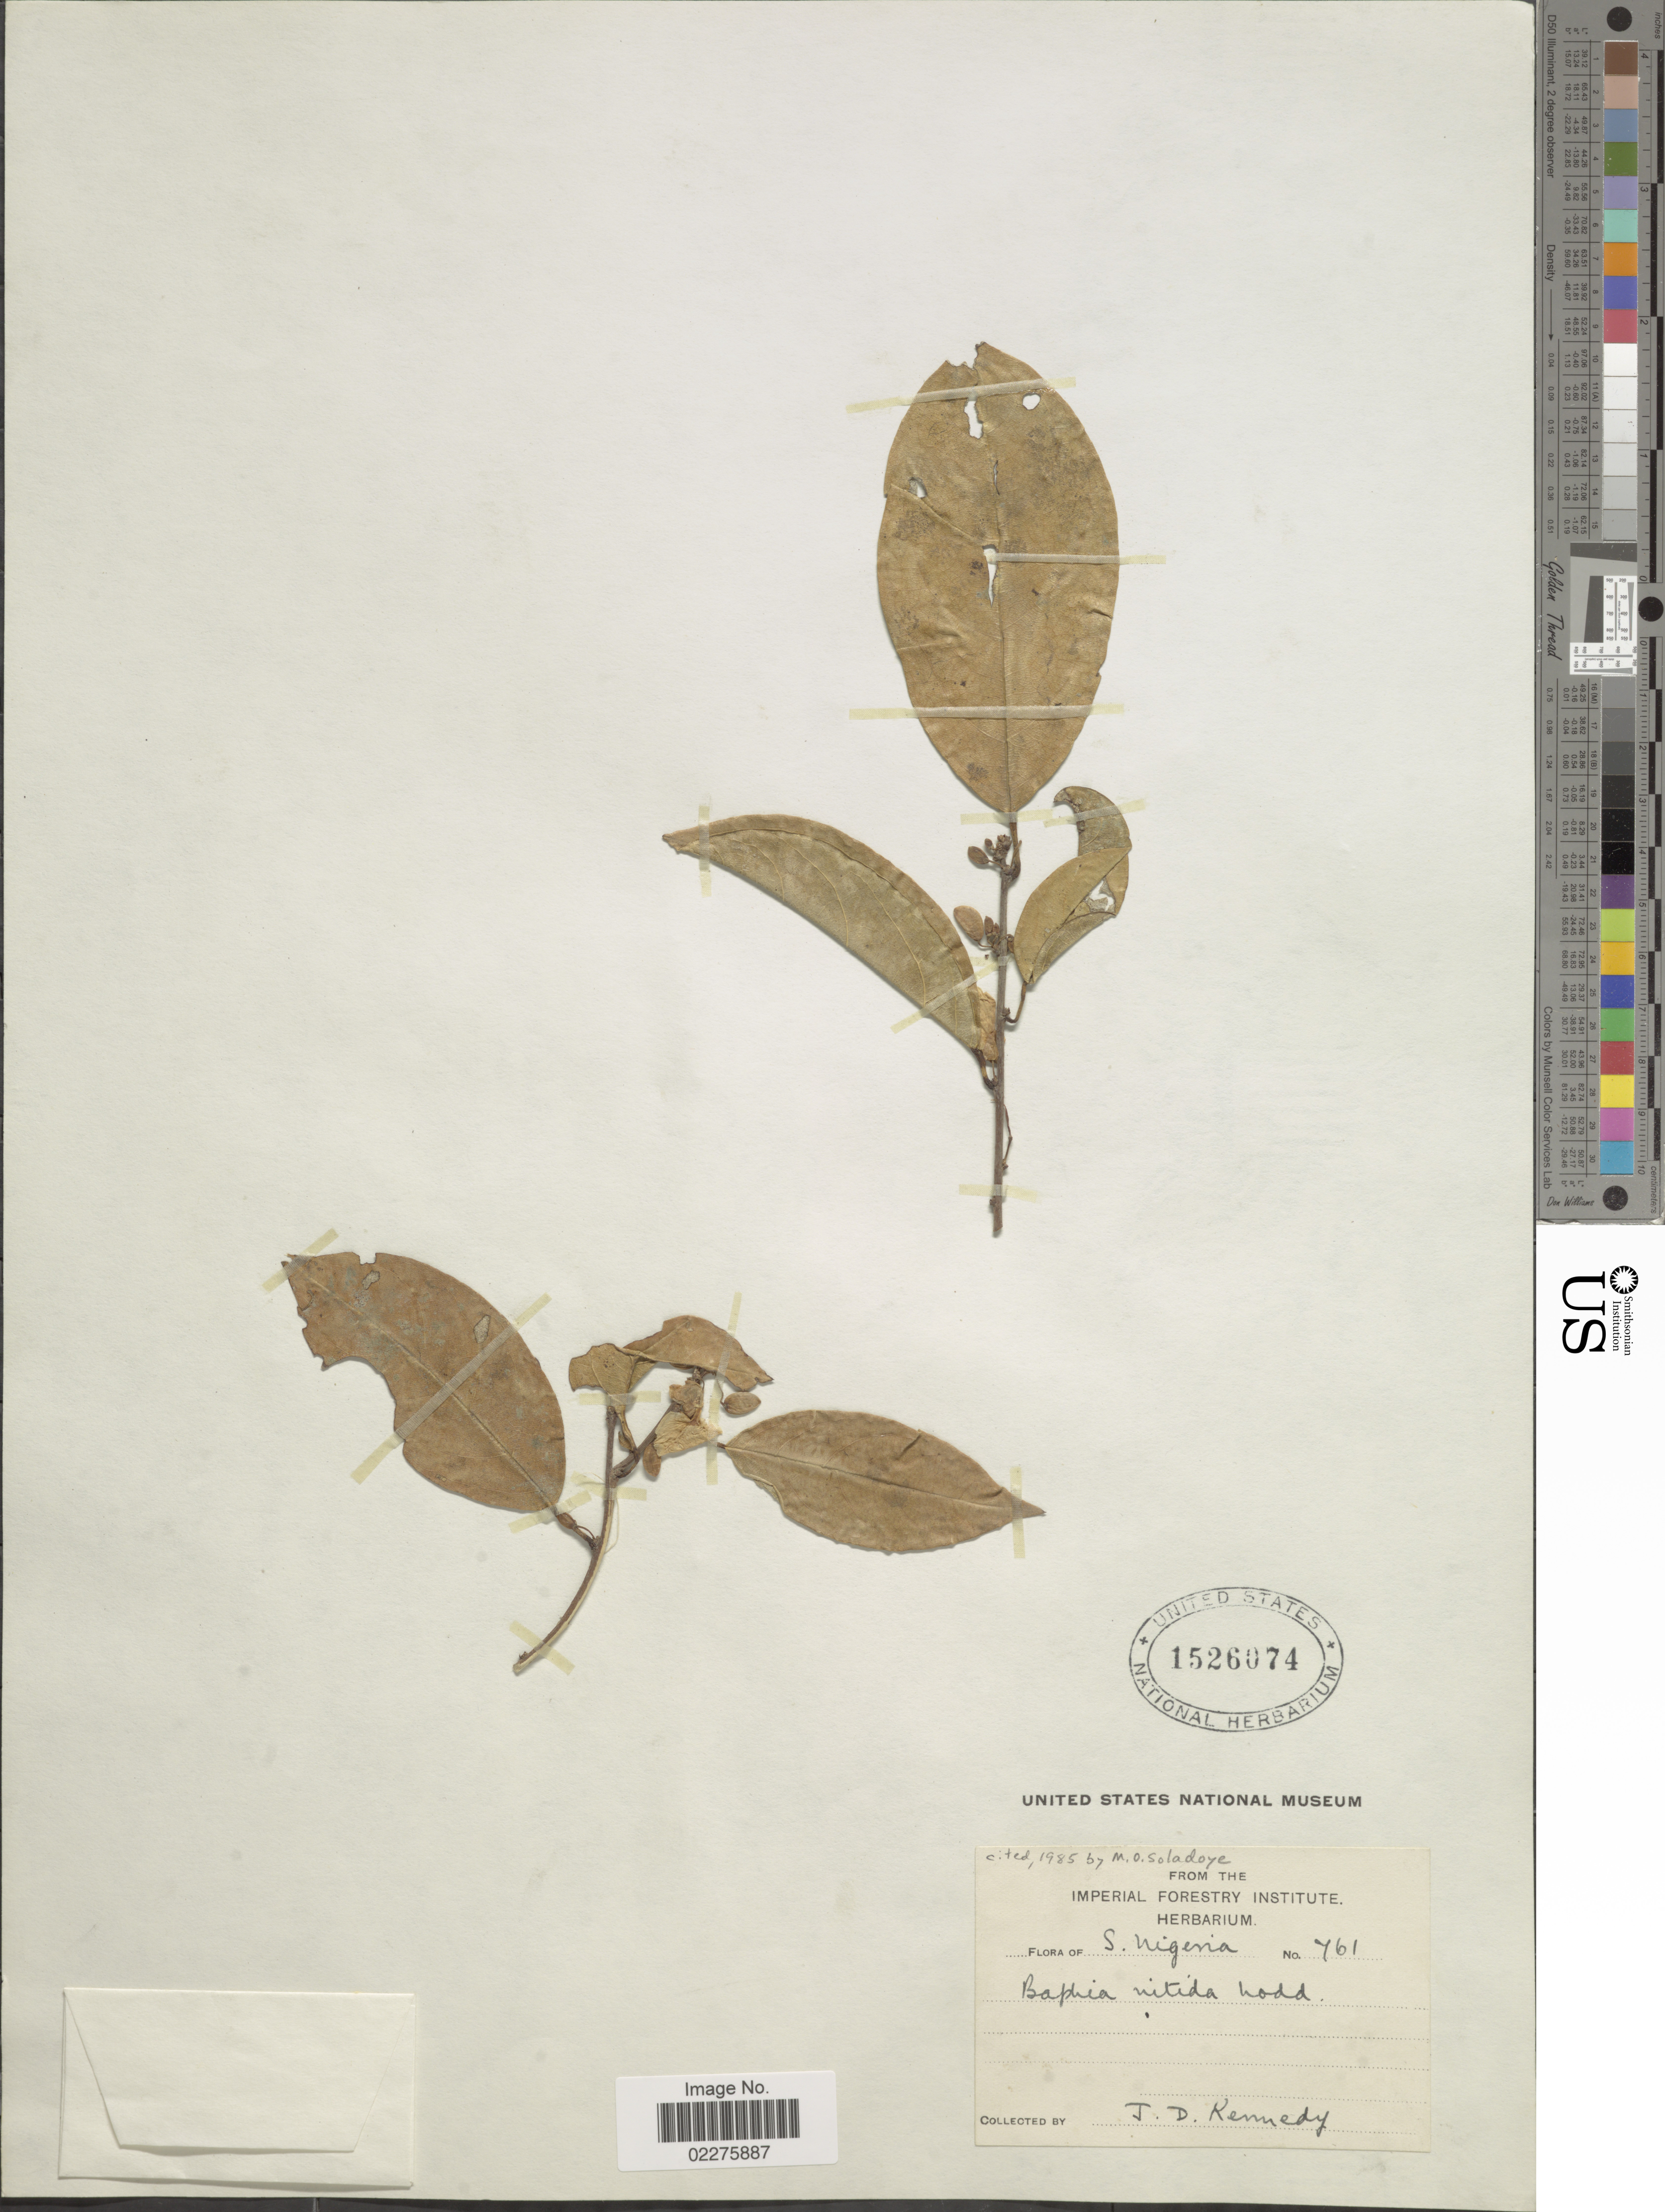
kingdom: Plantae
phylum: Tracheophyta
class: Magnoliopsida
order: Fabales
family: Fabaceae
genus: Baphia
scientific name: Baphia nitida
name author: Lodd.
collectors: J. D. Kennedy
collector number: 761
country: Nigeria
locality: S. Nigeria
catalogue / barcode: US 1526074